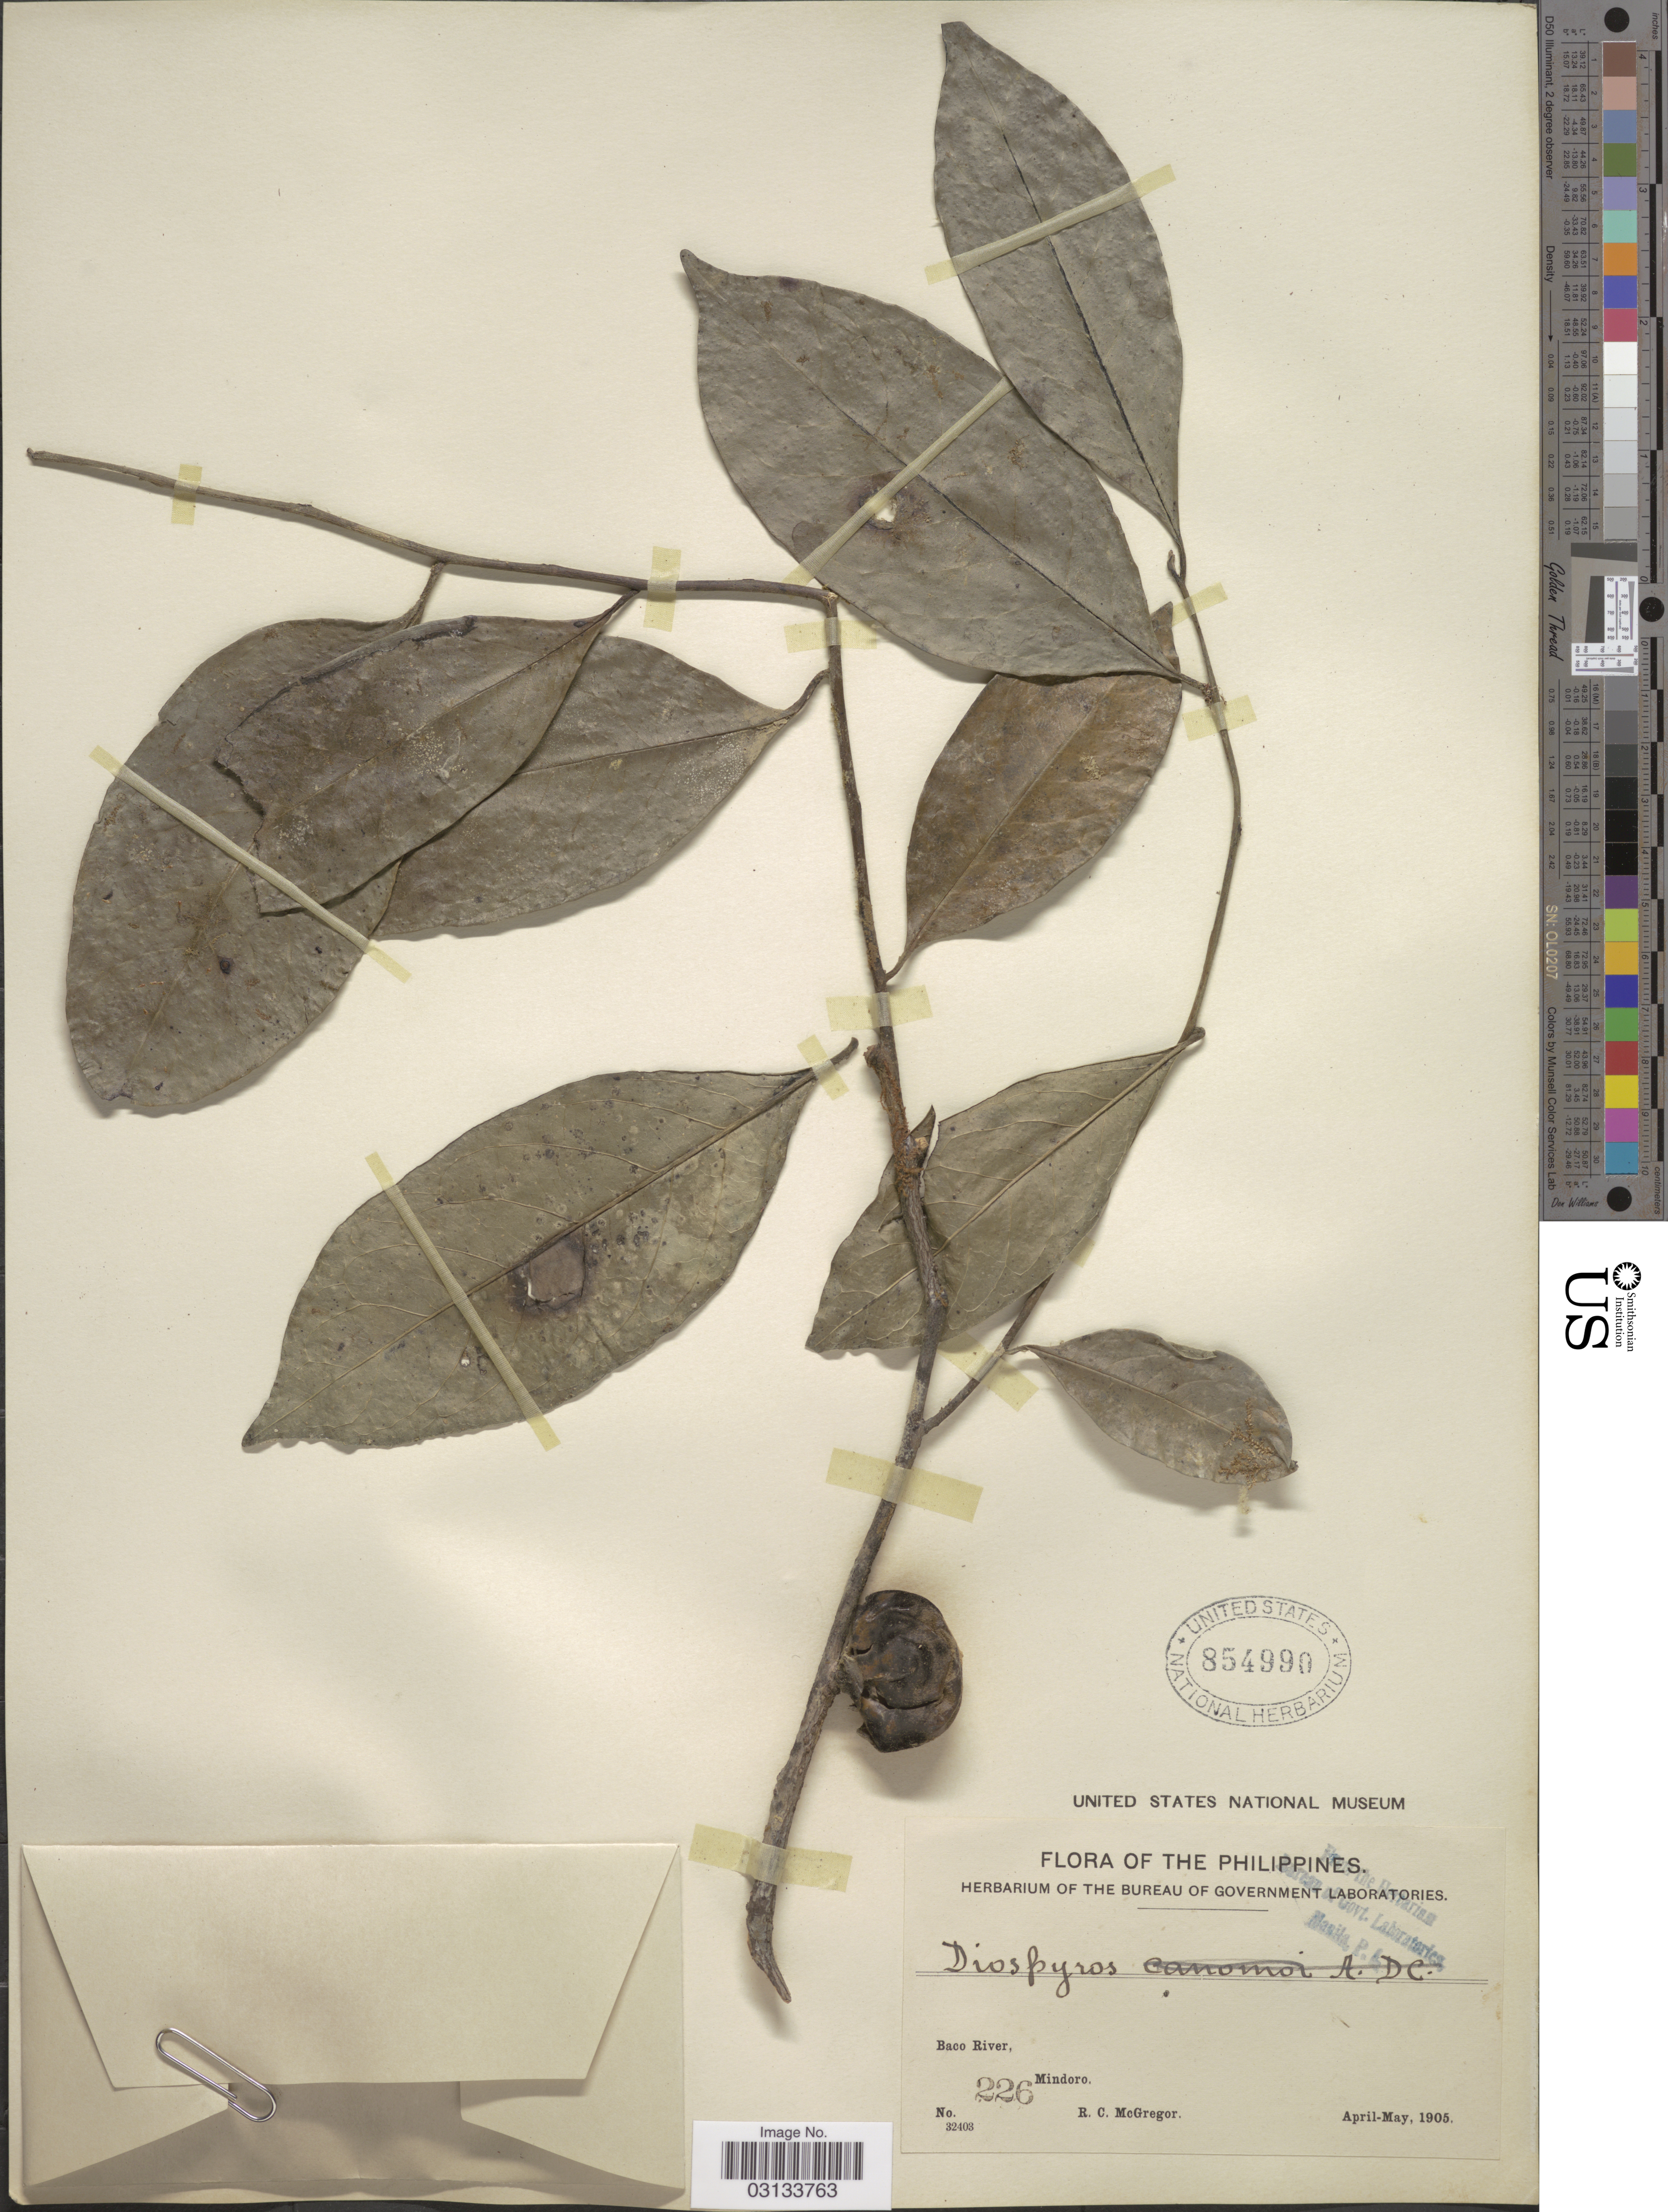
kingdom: Plantae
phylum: Tracheophyta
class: Magnoliopsida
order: Ericales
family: Ebenaceae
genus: Diospyros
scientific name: Diospyros sp.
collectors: R. C. McGregor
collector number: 226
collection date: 1905-04/1905-05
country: Philippines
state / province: Mimaropa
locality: Baco River, Mindoro.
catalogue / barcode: US 854990